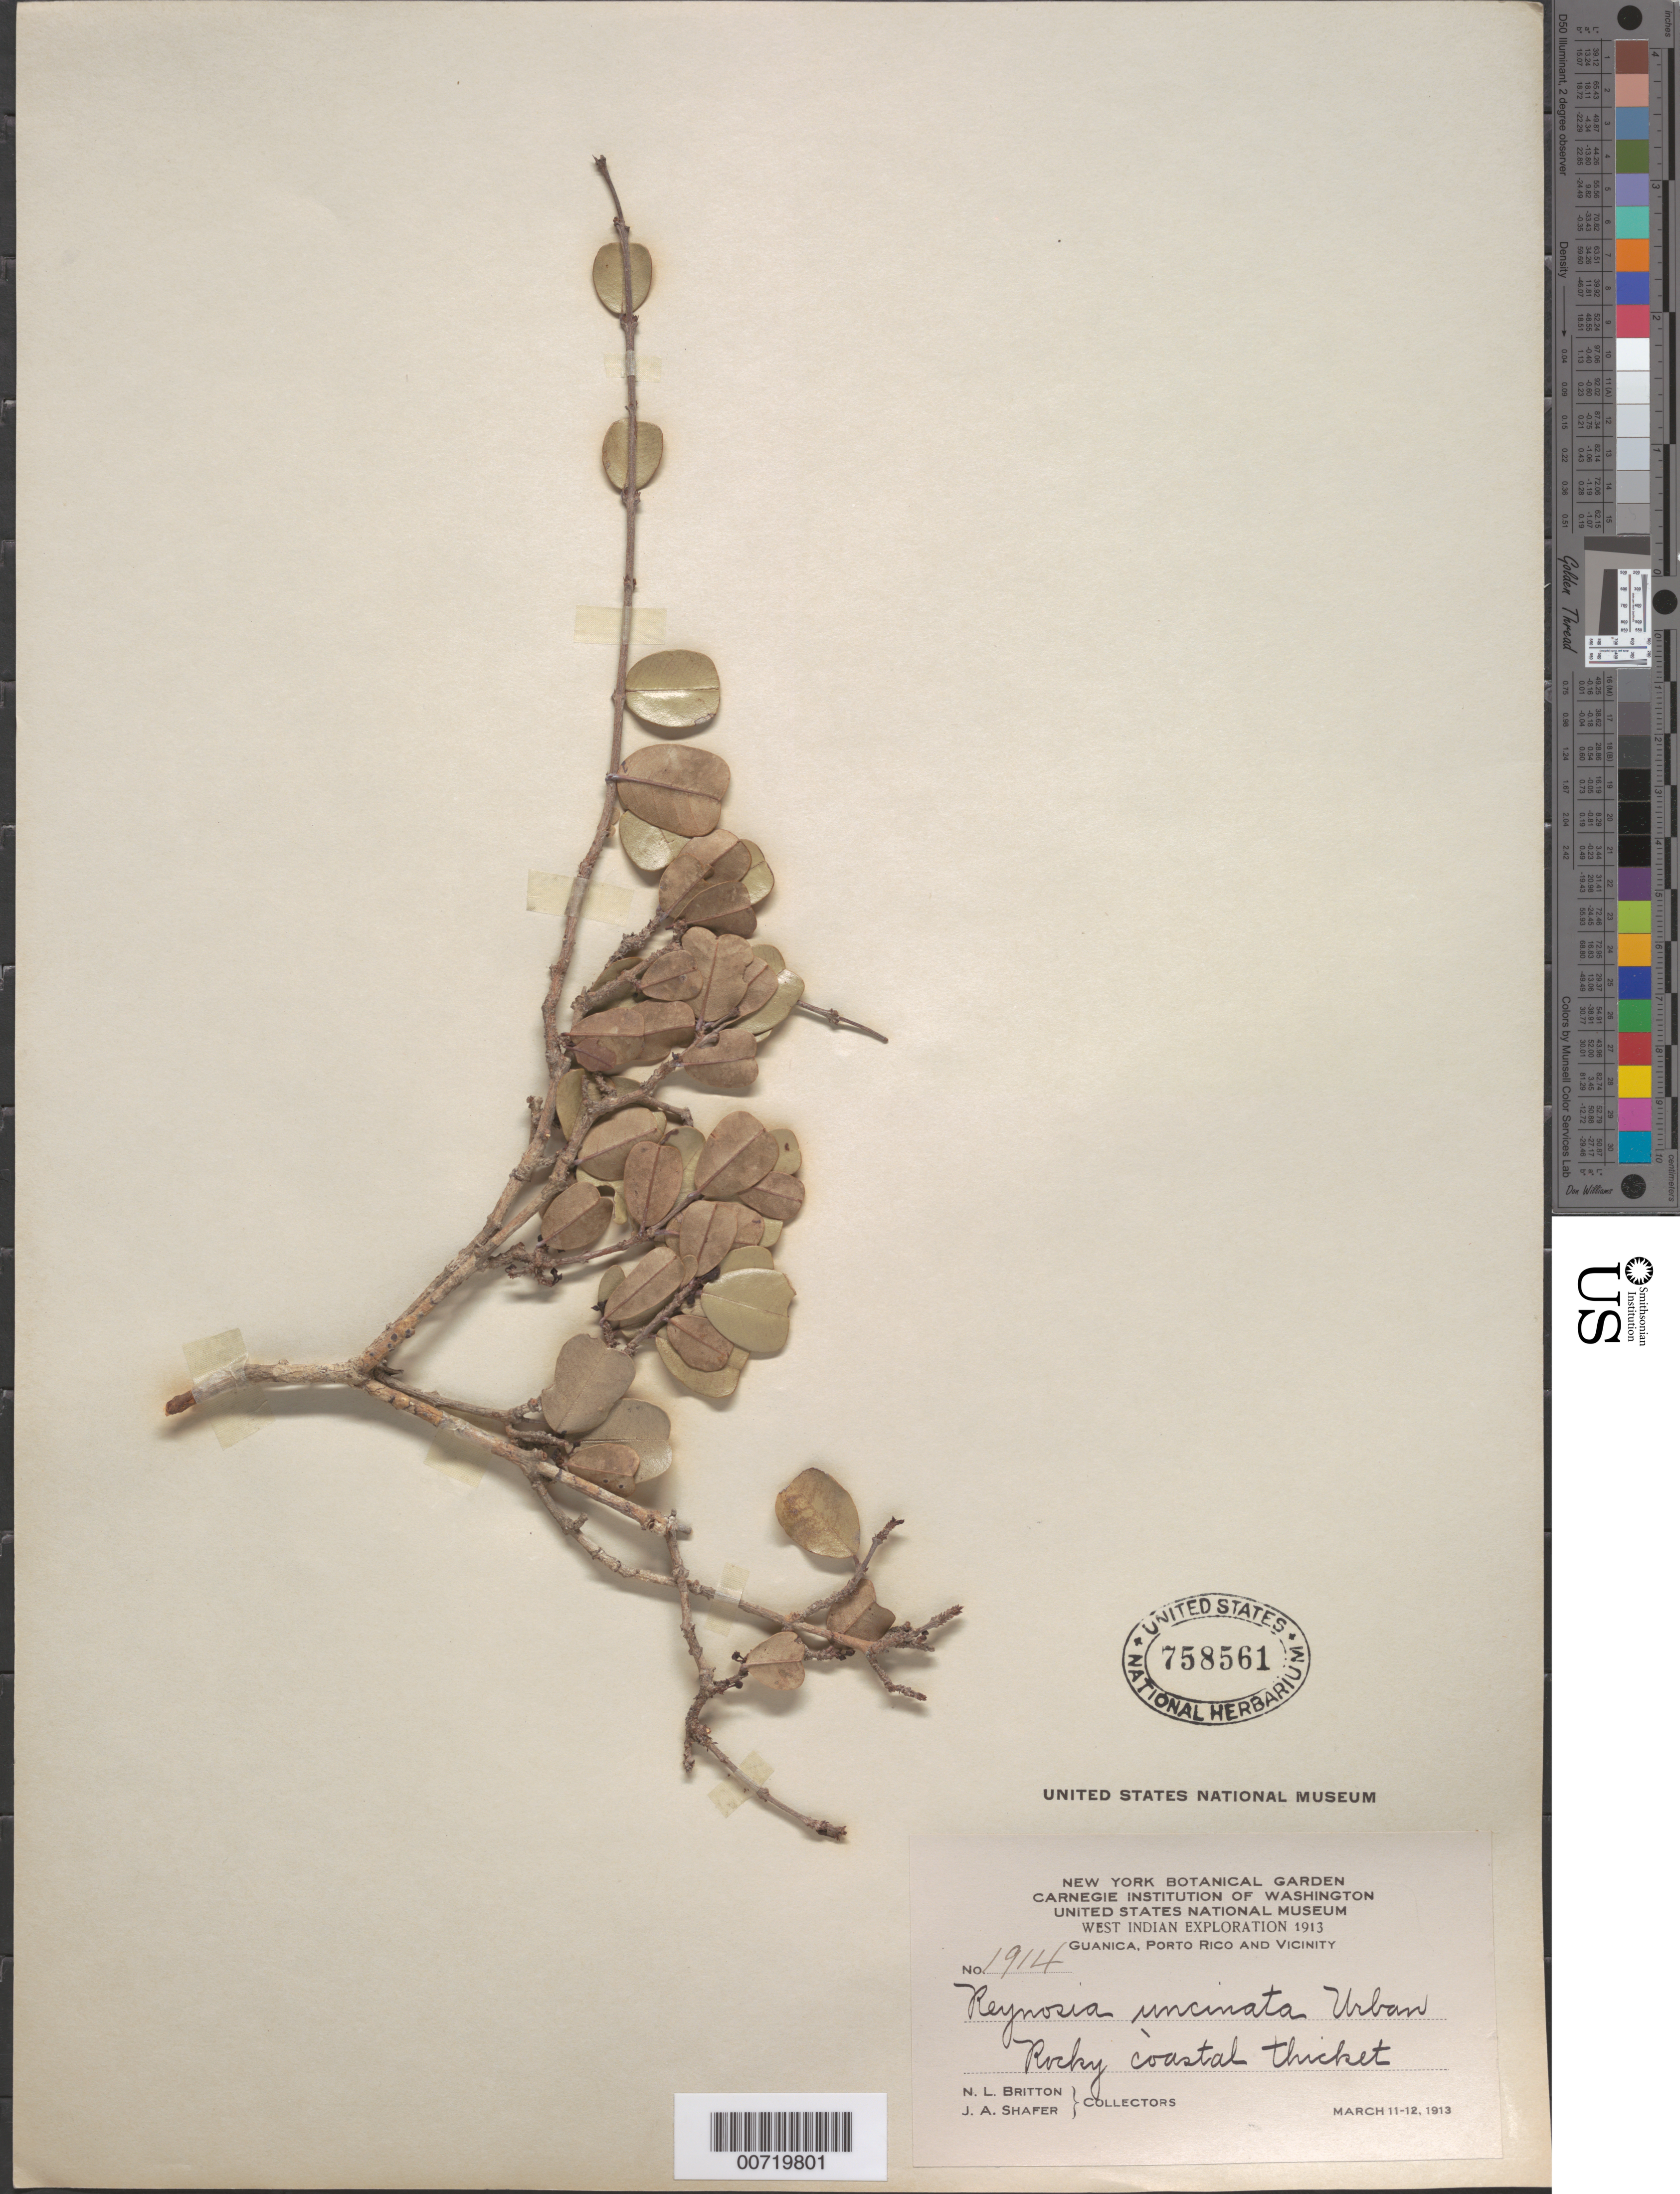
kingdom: Plantae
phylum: Tracheophyta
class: Magnoliopsida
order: Rosales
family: Rhamnaceae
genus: Reynosia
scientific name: Reynosia uncinata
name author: Urb.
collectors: N. Britton & J. A. Shafer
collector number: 1914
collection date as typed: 11 Mar 1913 and 12 Mar 1913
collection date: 1913-03-11,1913-03-12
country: Puerto Rico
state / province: Guánica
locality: Guanica, vic of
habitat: Rocky coastal thicket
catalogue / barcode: US 758561